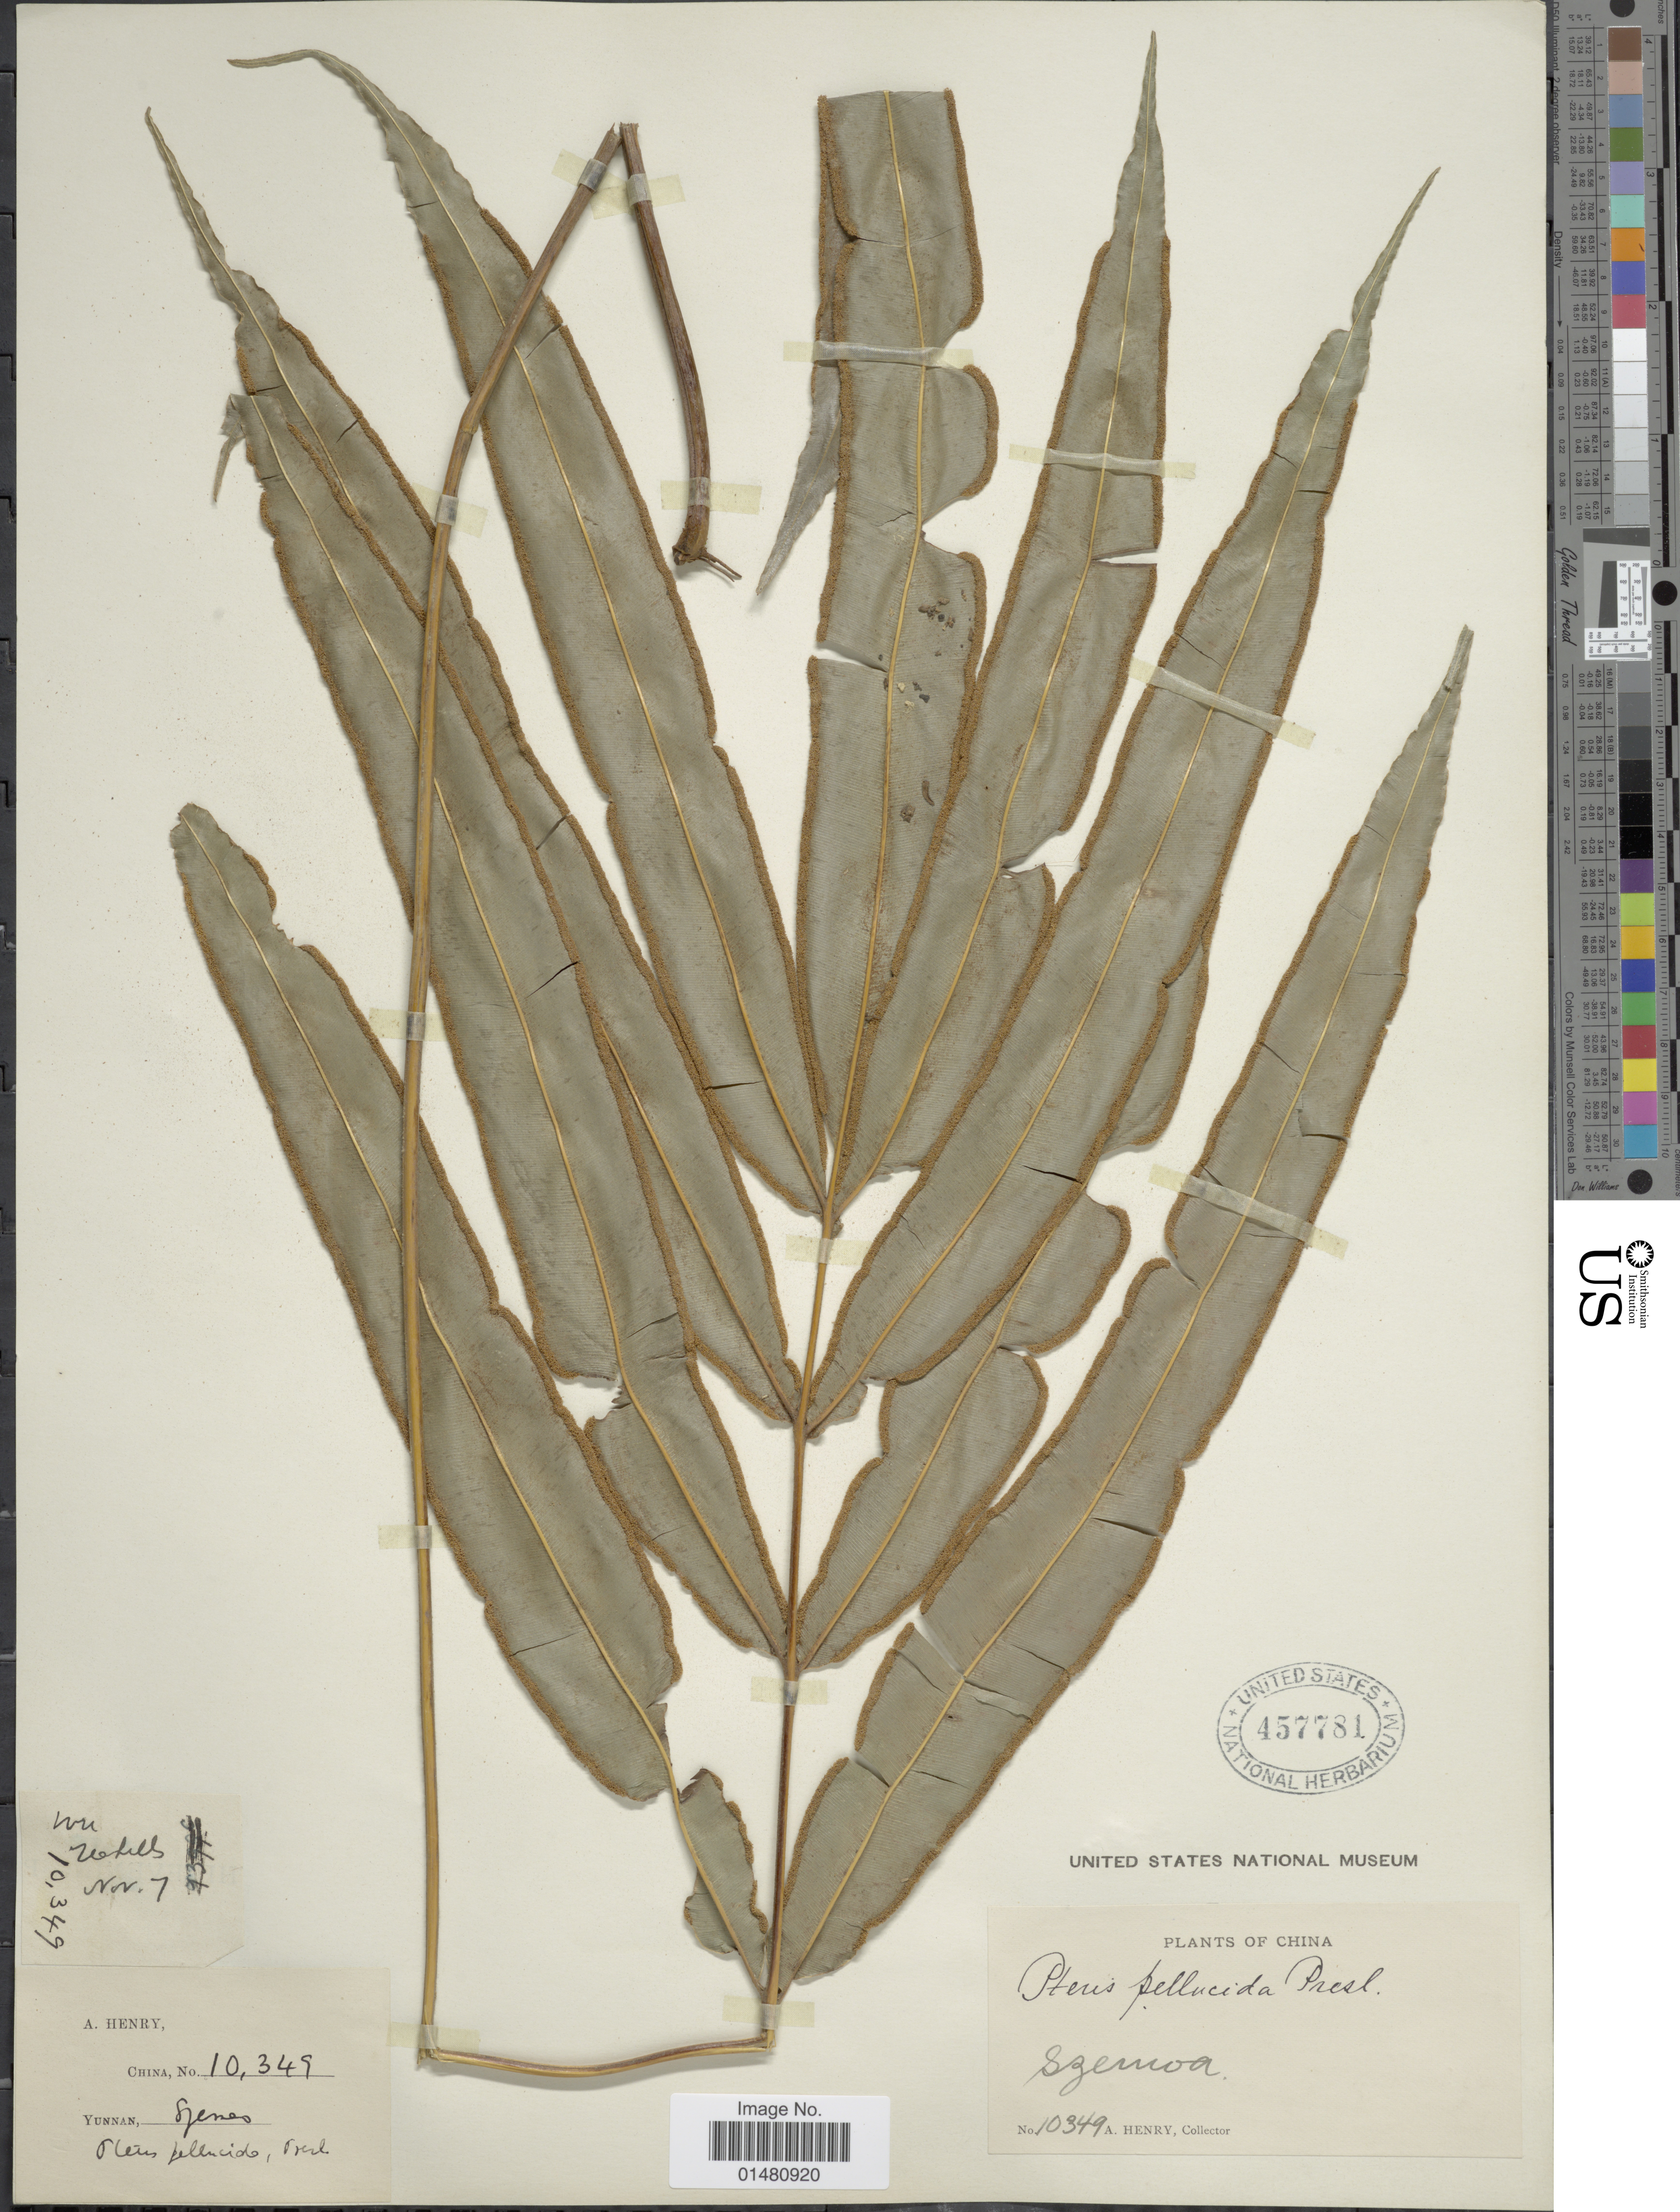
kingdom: Plantae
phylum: Tracheophyta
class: Polypodiopsida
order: Polypodiales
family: Pteridaceae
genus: Pteris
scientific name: Pteris pellucida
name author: C. Presl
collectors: A. Henry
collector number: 10349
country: China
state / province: Yunnan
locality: Szemao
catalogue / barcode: US 457781